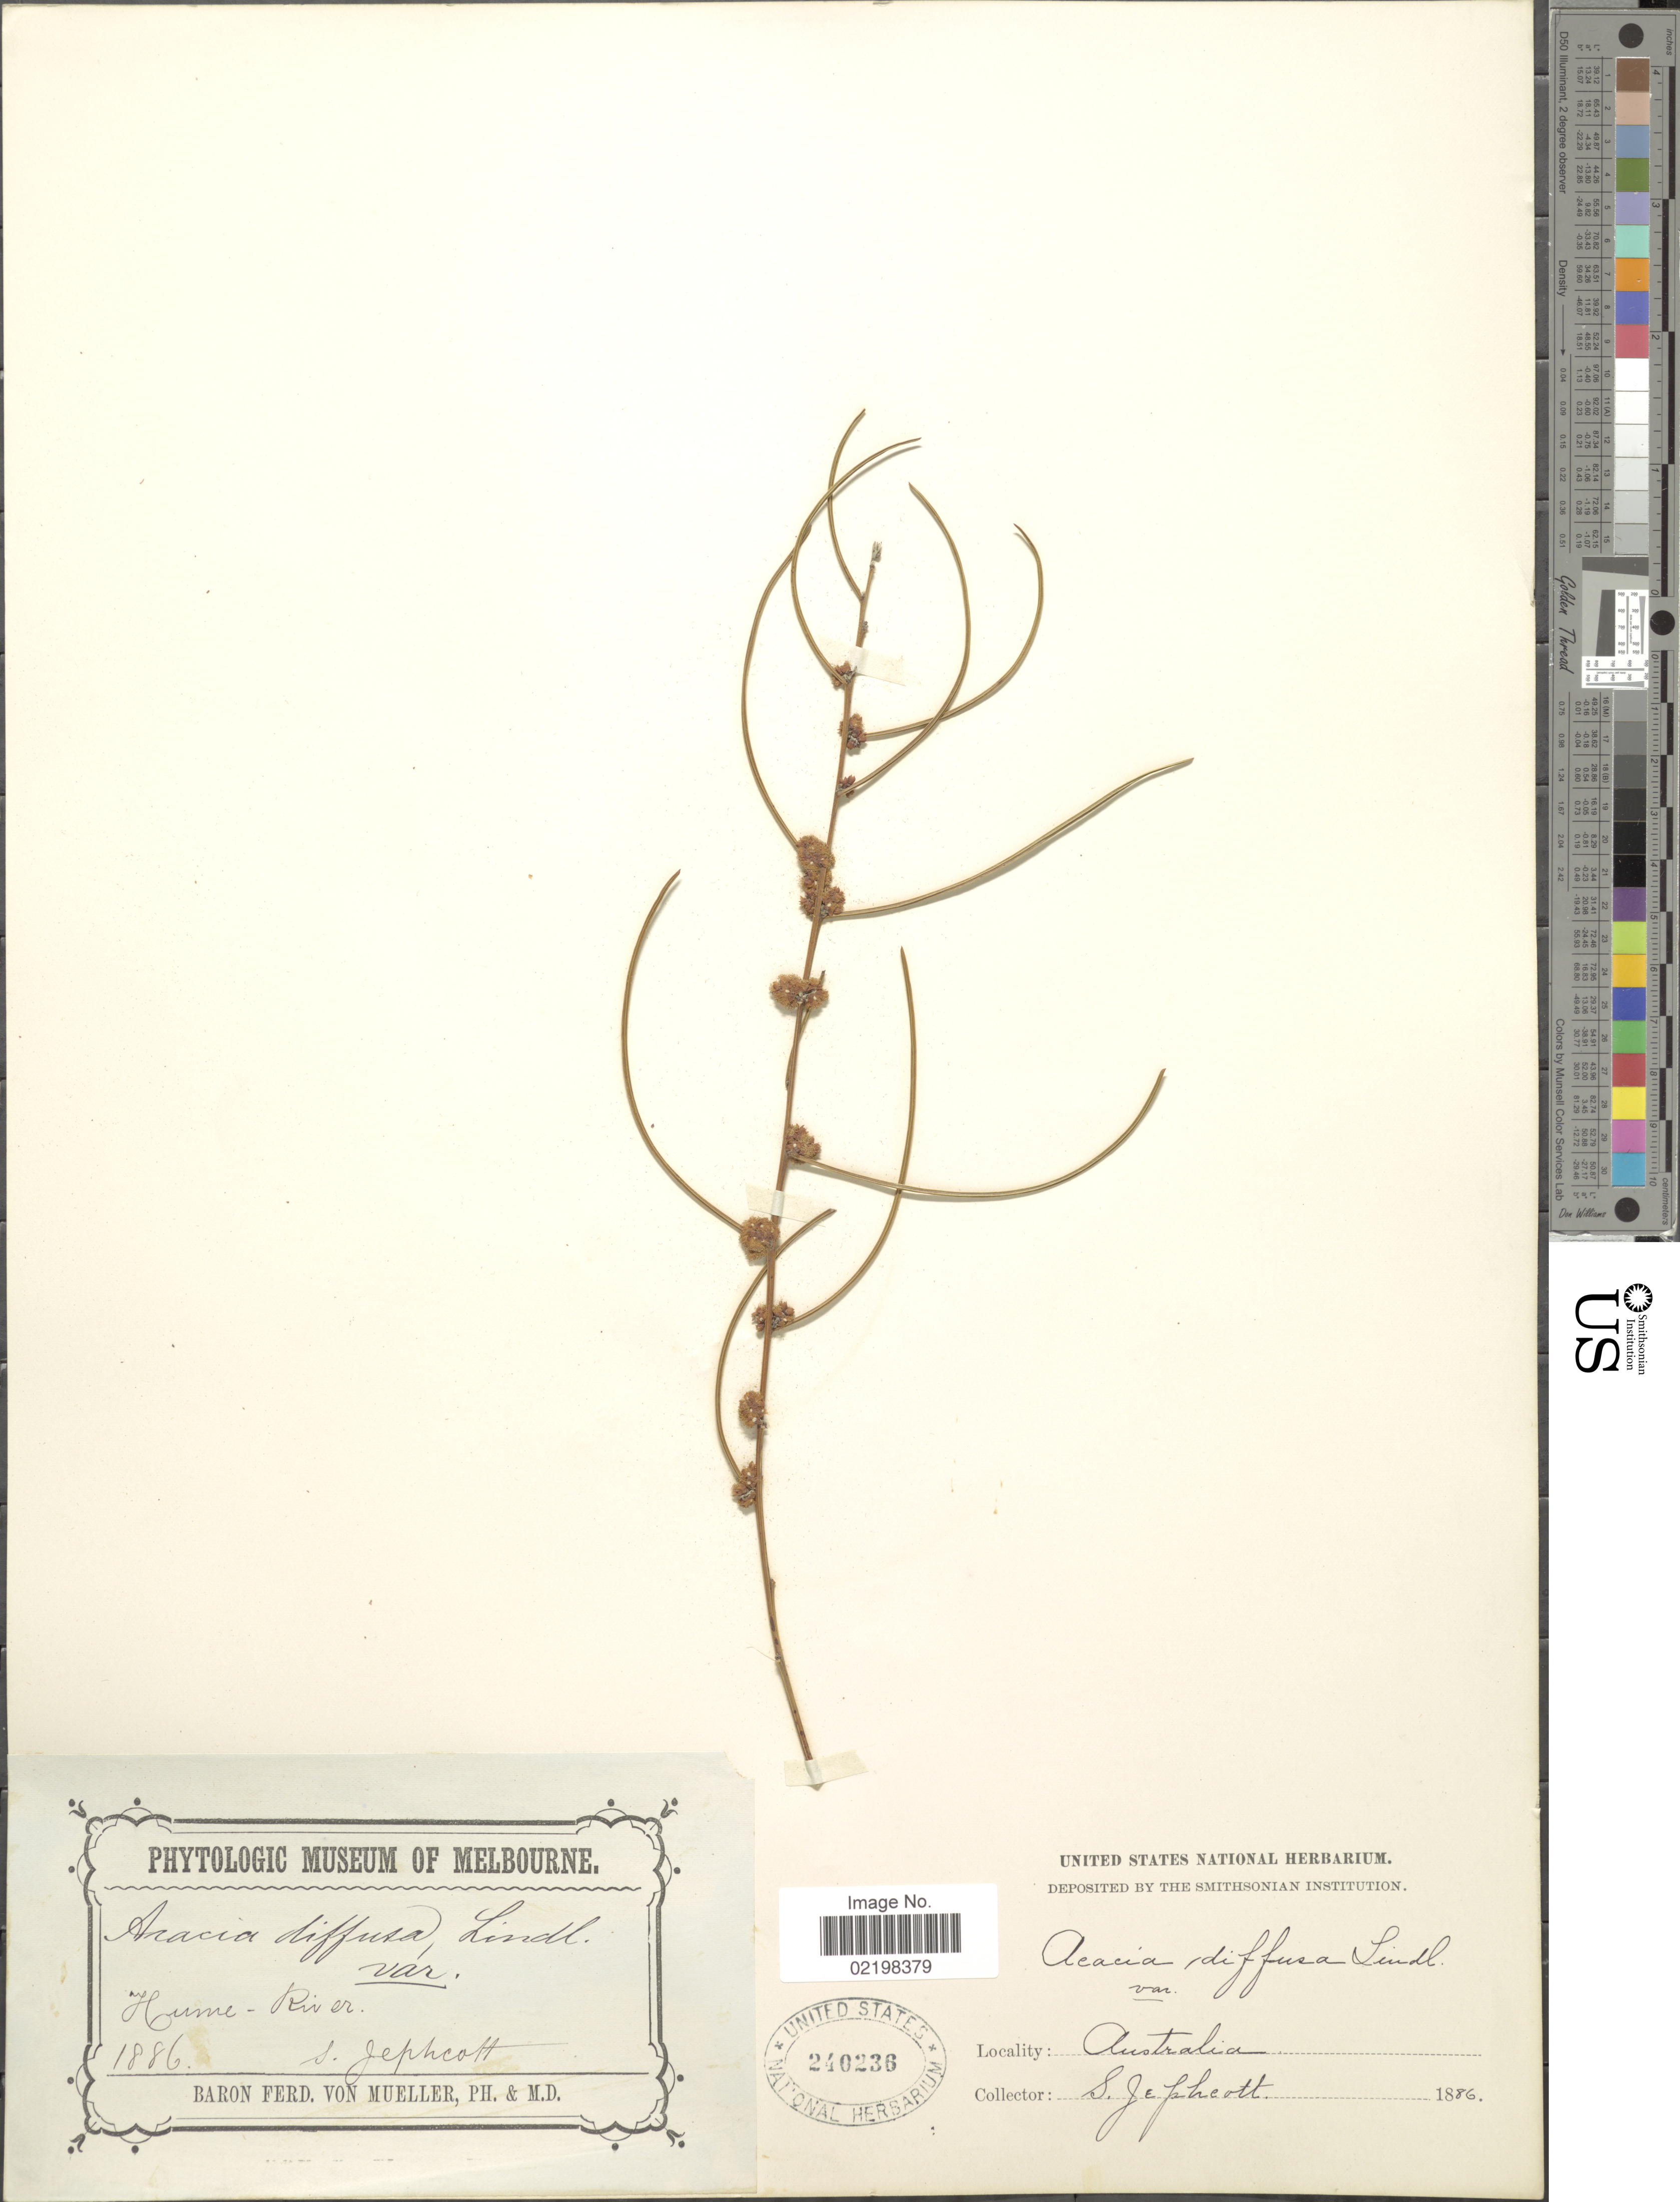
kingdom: Plantae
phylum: Tracheophyta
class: Magnoliopsida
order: Fabales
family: Fabaceae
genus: Acacia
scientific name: Acacia diffusa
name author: Lindl.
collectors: S. Jephcott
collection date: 1886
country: Australia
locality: Australia. Hume-River.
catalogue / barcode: US 240236